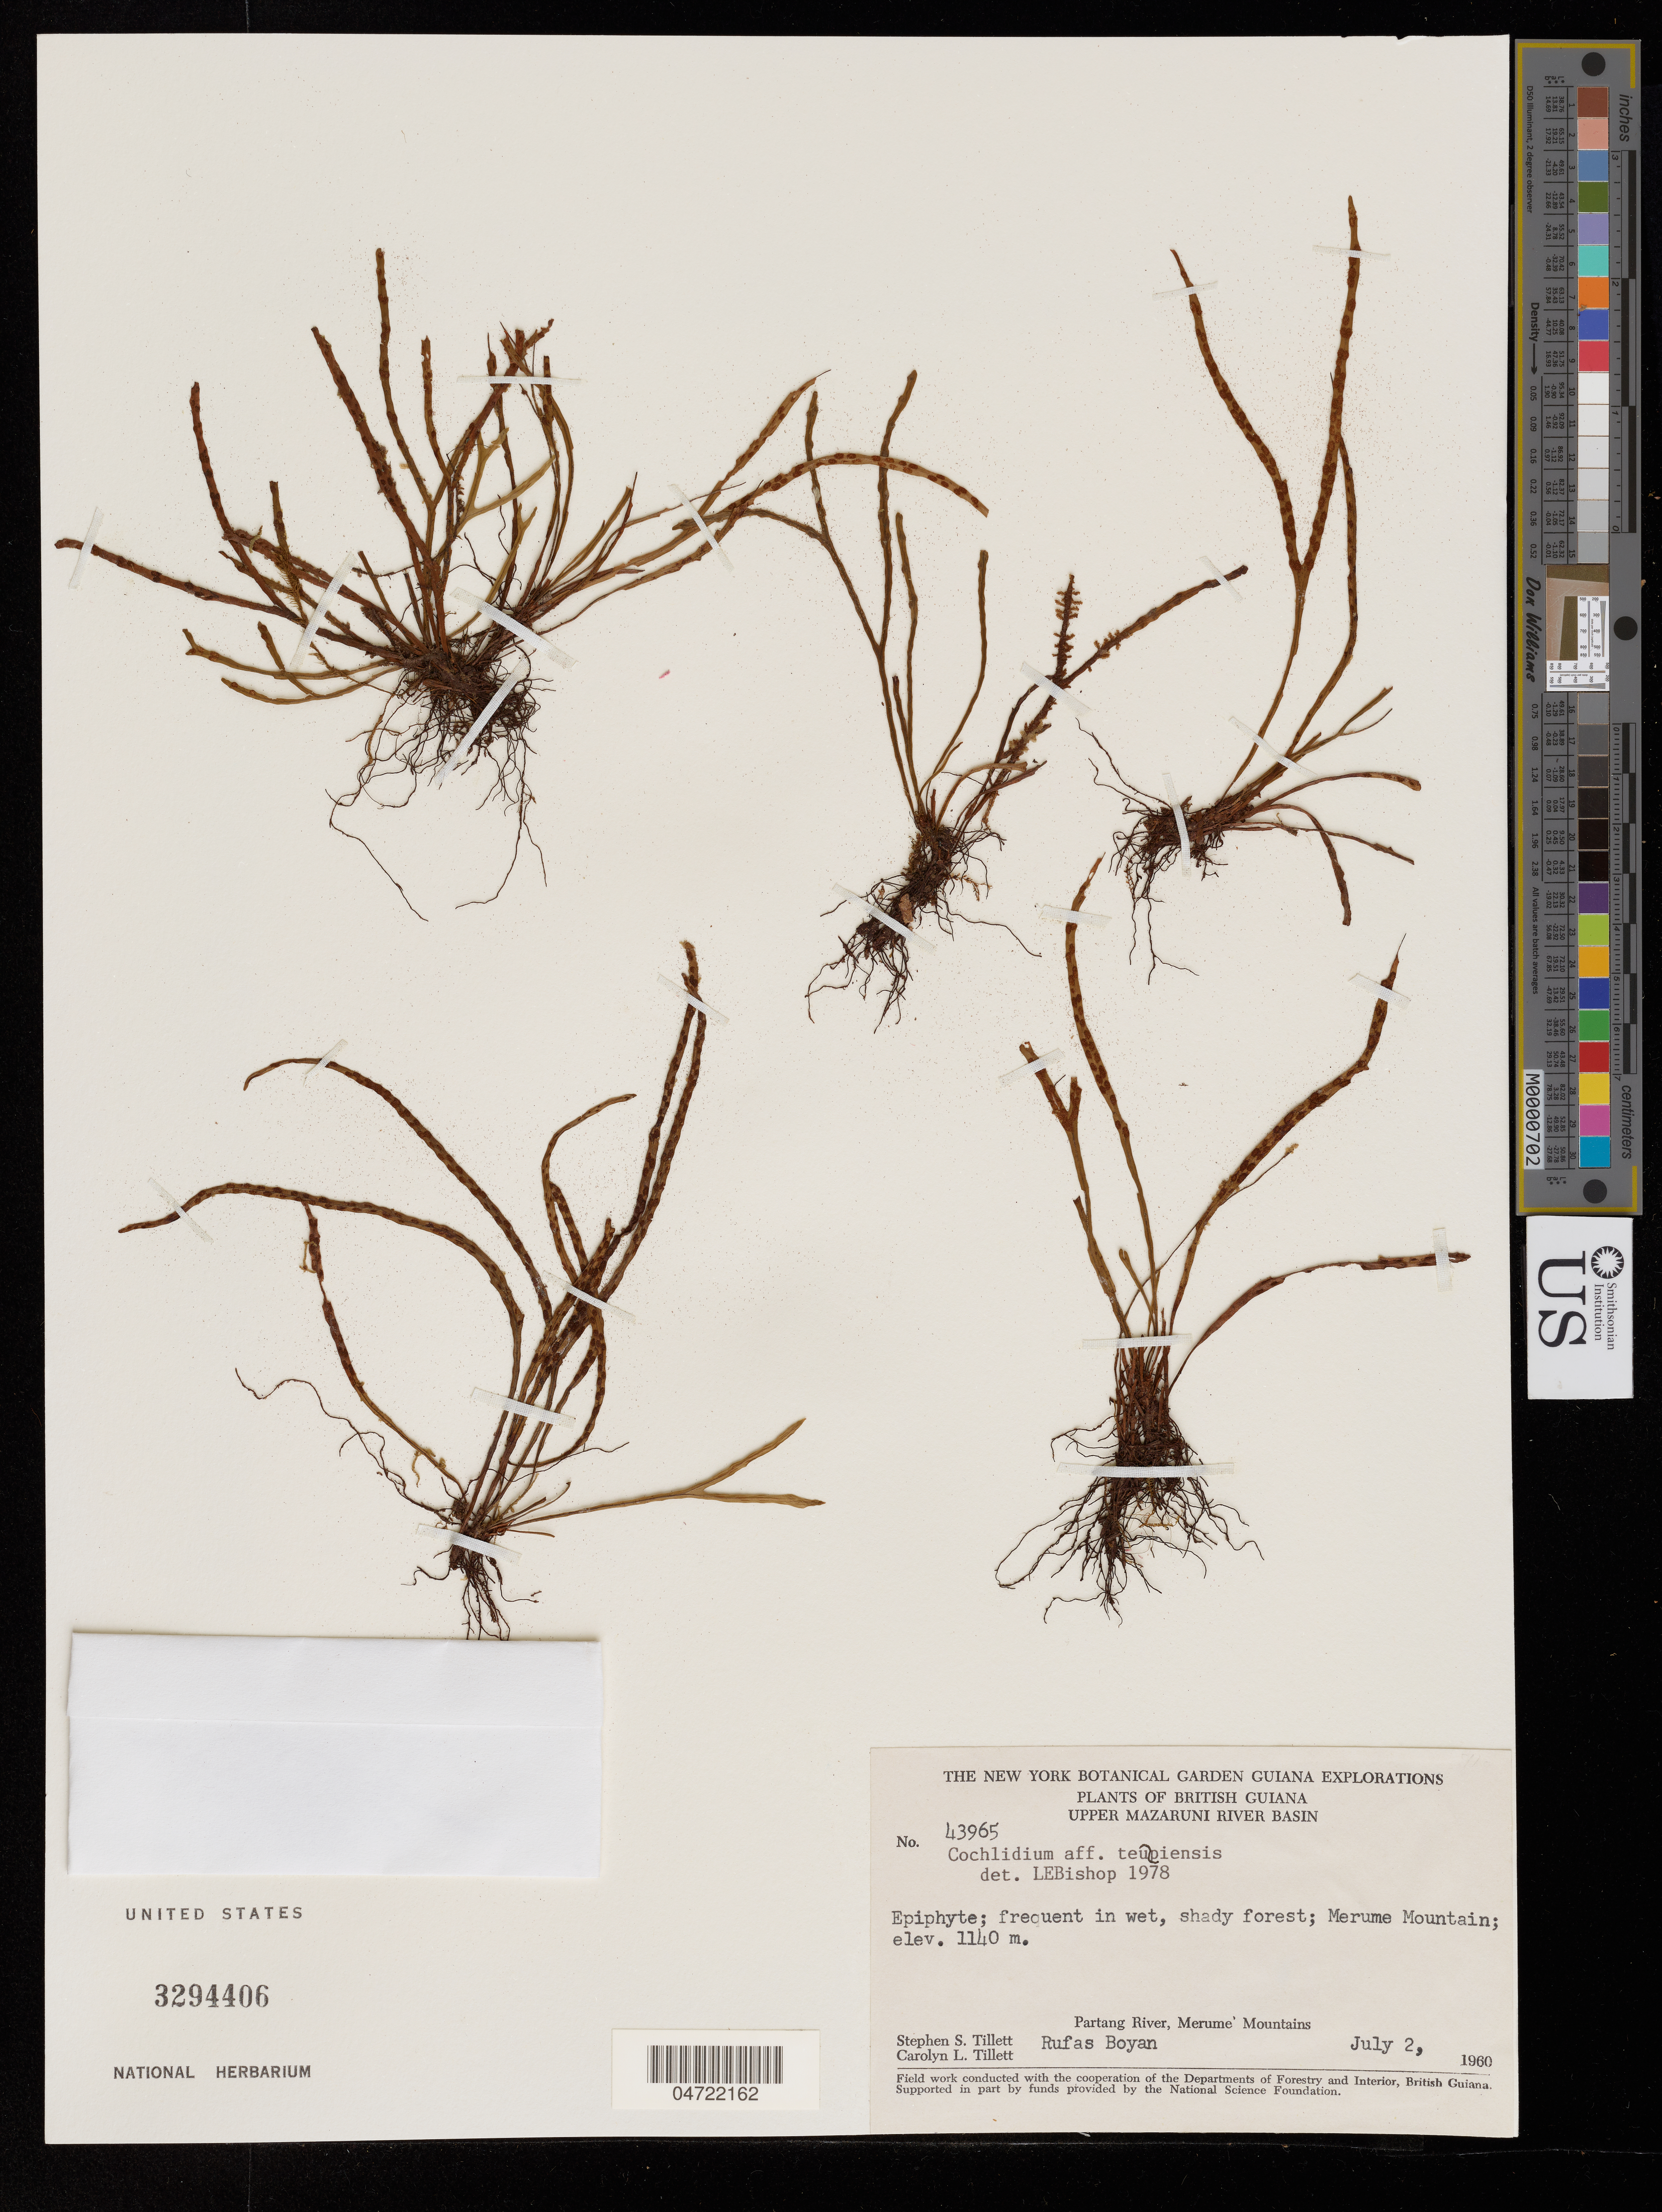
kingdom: Plantae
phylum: Tracheophyta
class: Polypodiopsida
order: Polypodiales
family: Polypodiaceae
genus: Cochlidium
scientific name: Cochlidium tepuiense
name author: (A.C. Sm.) L.E. Bishop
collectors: S. S. Tillett, C. L. Tillett & R. Boyan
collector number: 43965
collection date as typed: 2-Jul-60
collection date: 1960-07-02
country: Guyana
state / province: Cuyuni-Mazaruni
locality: Merume Mts., Partang R., upper Mazaruni River Basin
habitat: frequent in wet shady forest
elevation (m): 347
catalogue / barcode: US 3294406